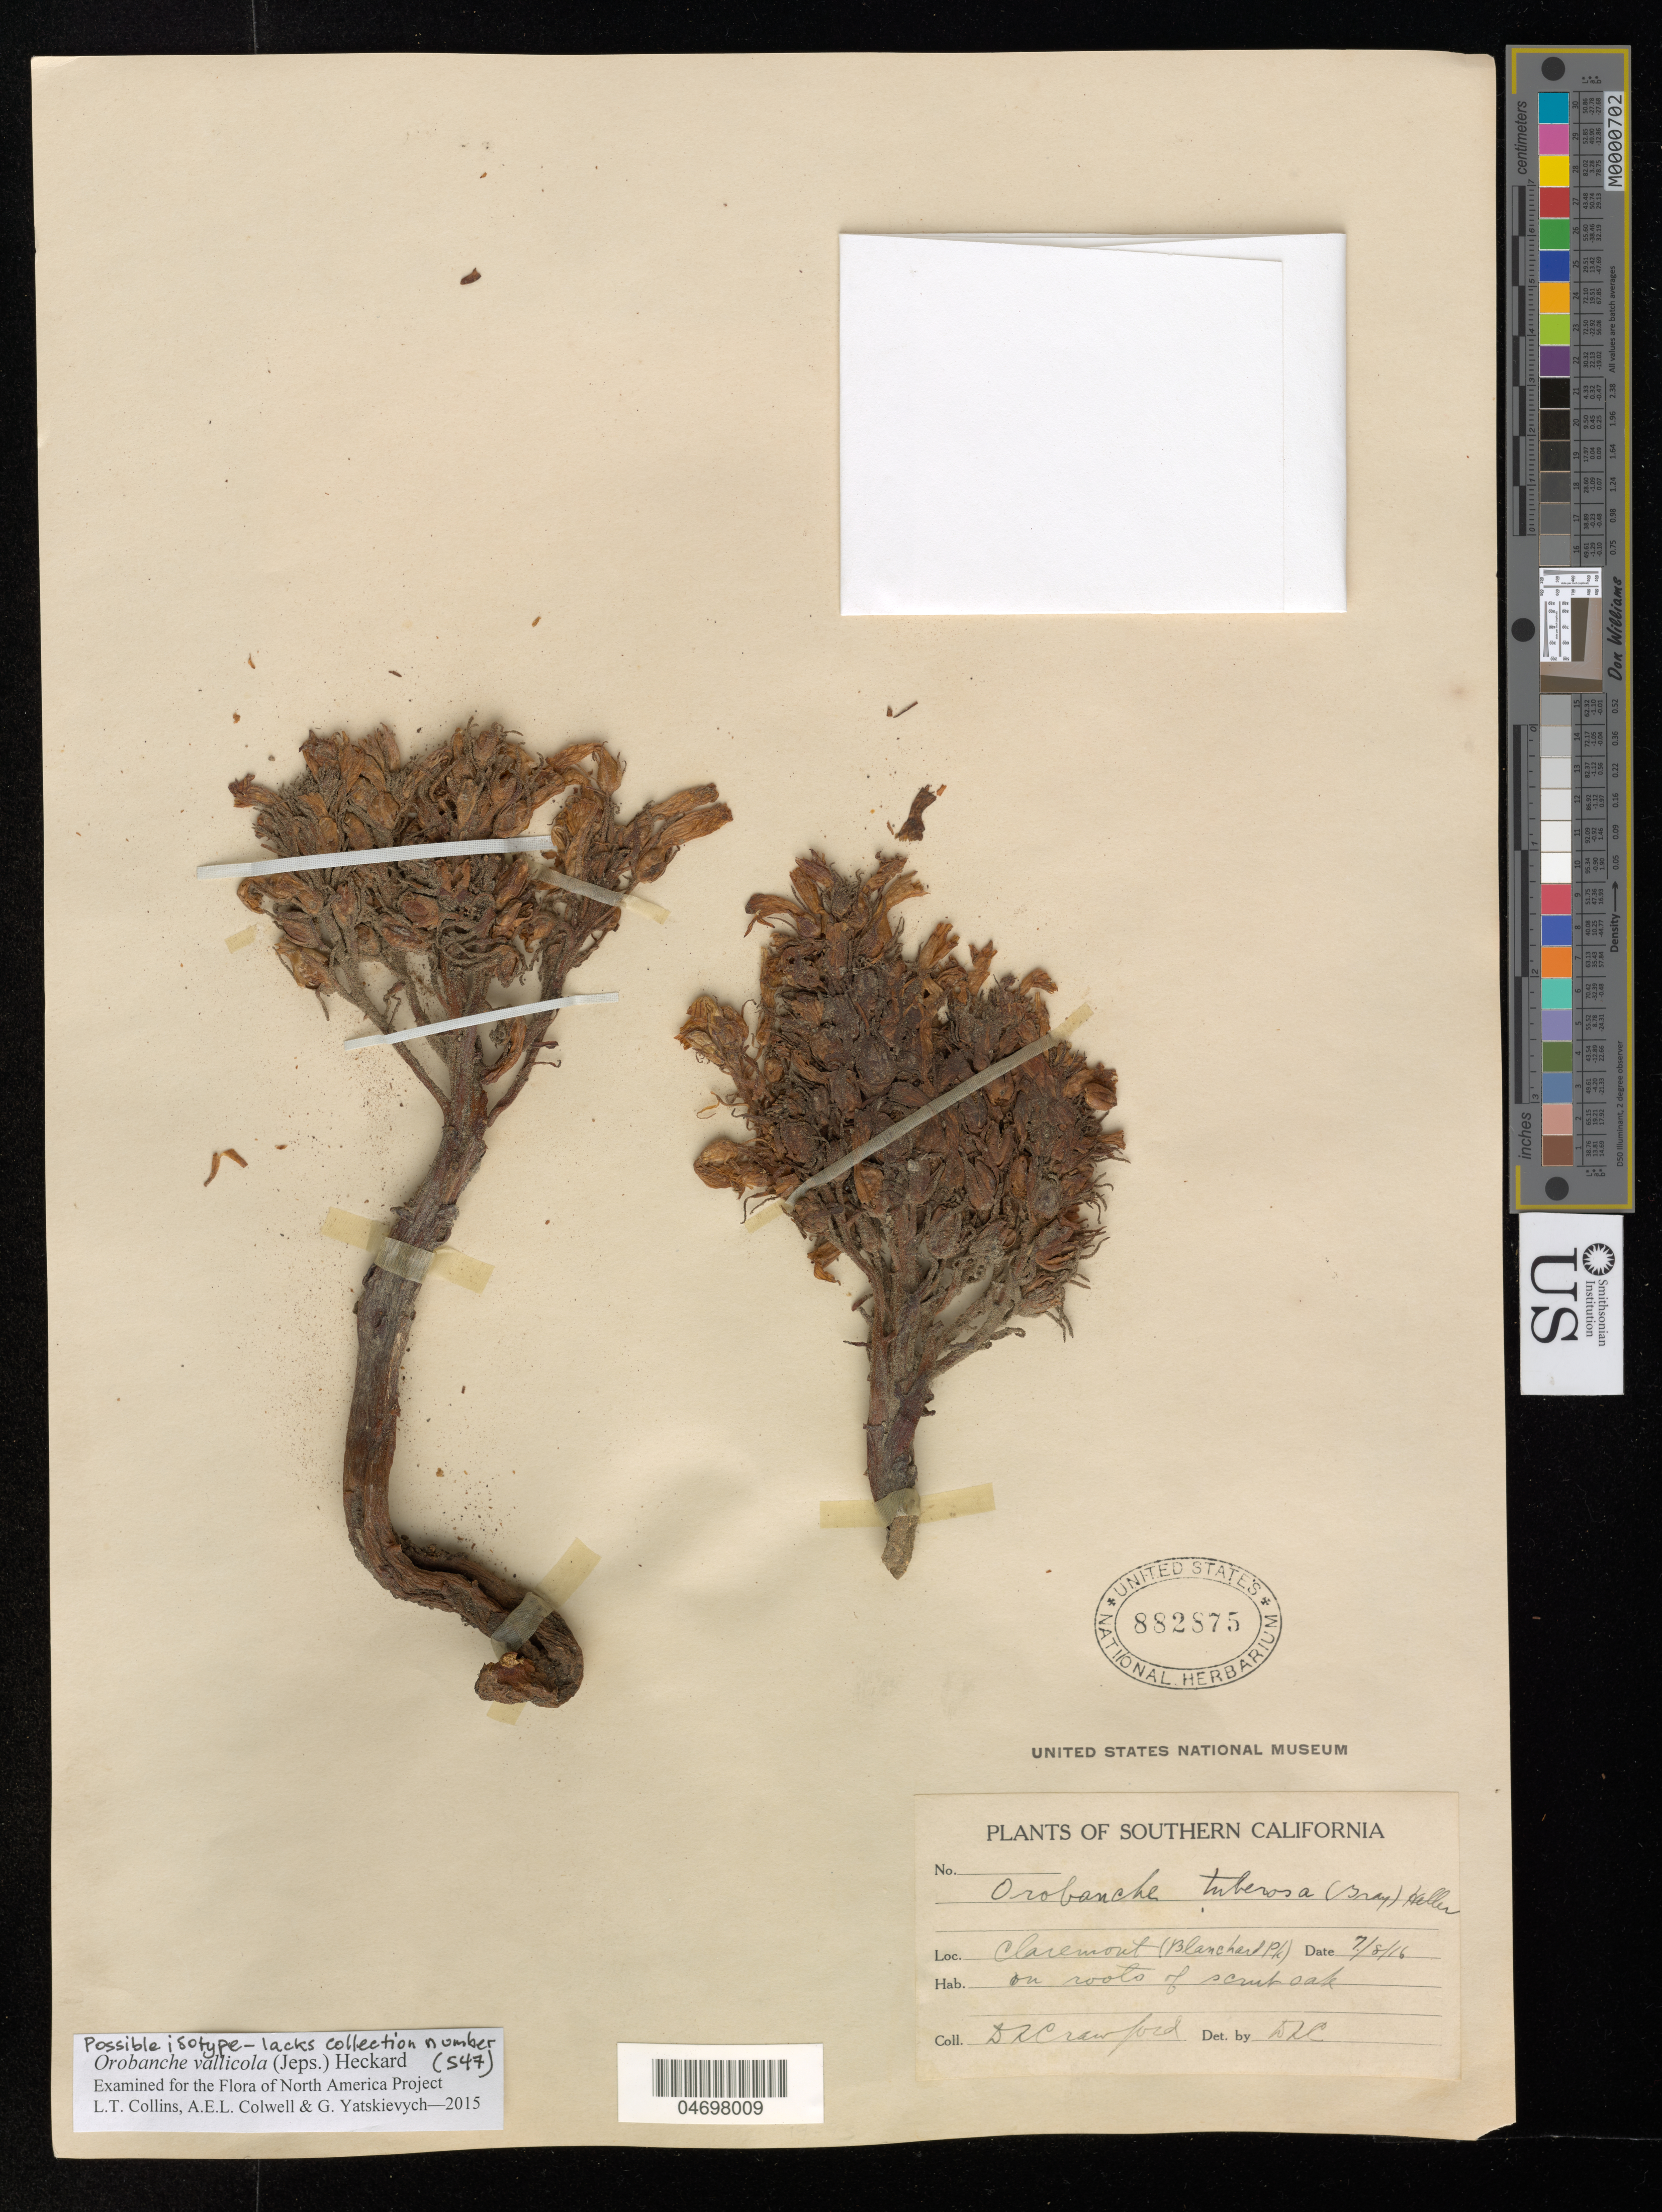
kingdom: Plantae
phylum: Tracheophyta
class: Magnoliopsida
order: Lamiales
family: Orobanchaceae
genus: Orobanche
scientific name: Orobanche vallicola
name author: (Jeps.) Heckard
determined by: Collins, L. T.; Colwell, A. E.; Yatskievych, G. A.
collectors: D. L. Crawford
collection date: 1916-08-07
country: United States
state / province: California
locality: Blanchard Park, Claremont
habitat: On roots of scrub oak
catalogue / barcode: US 882875